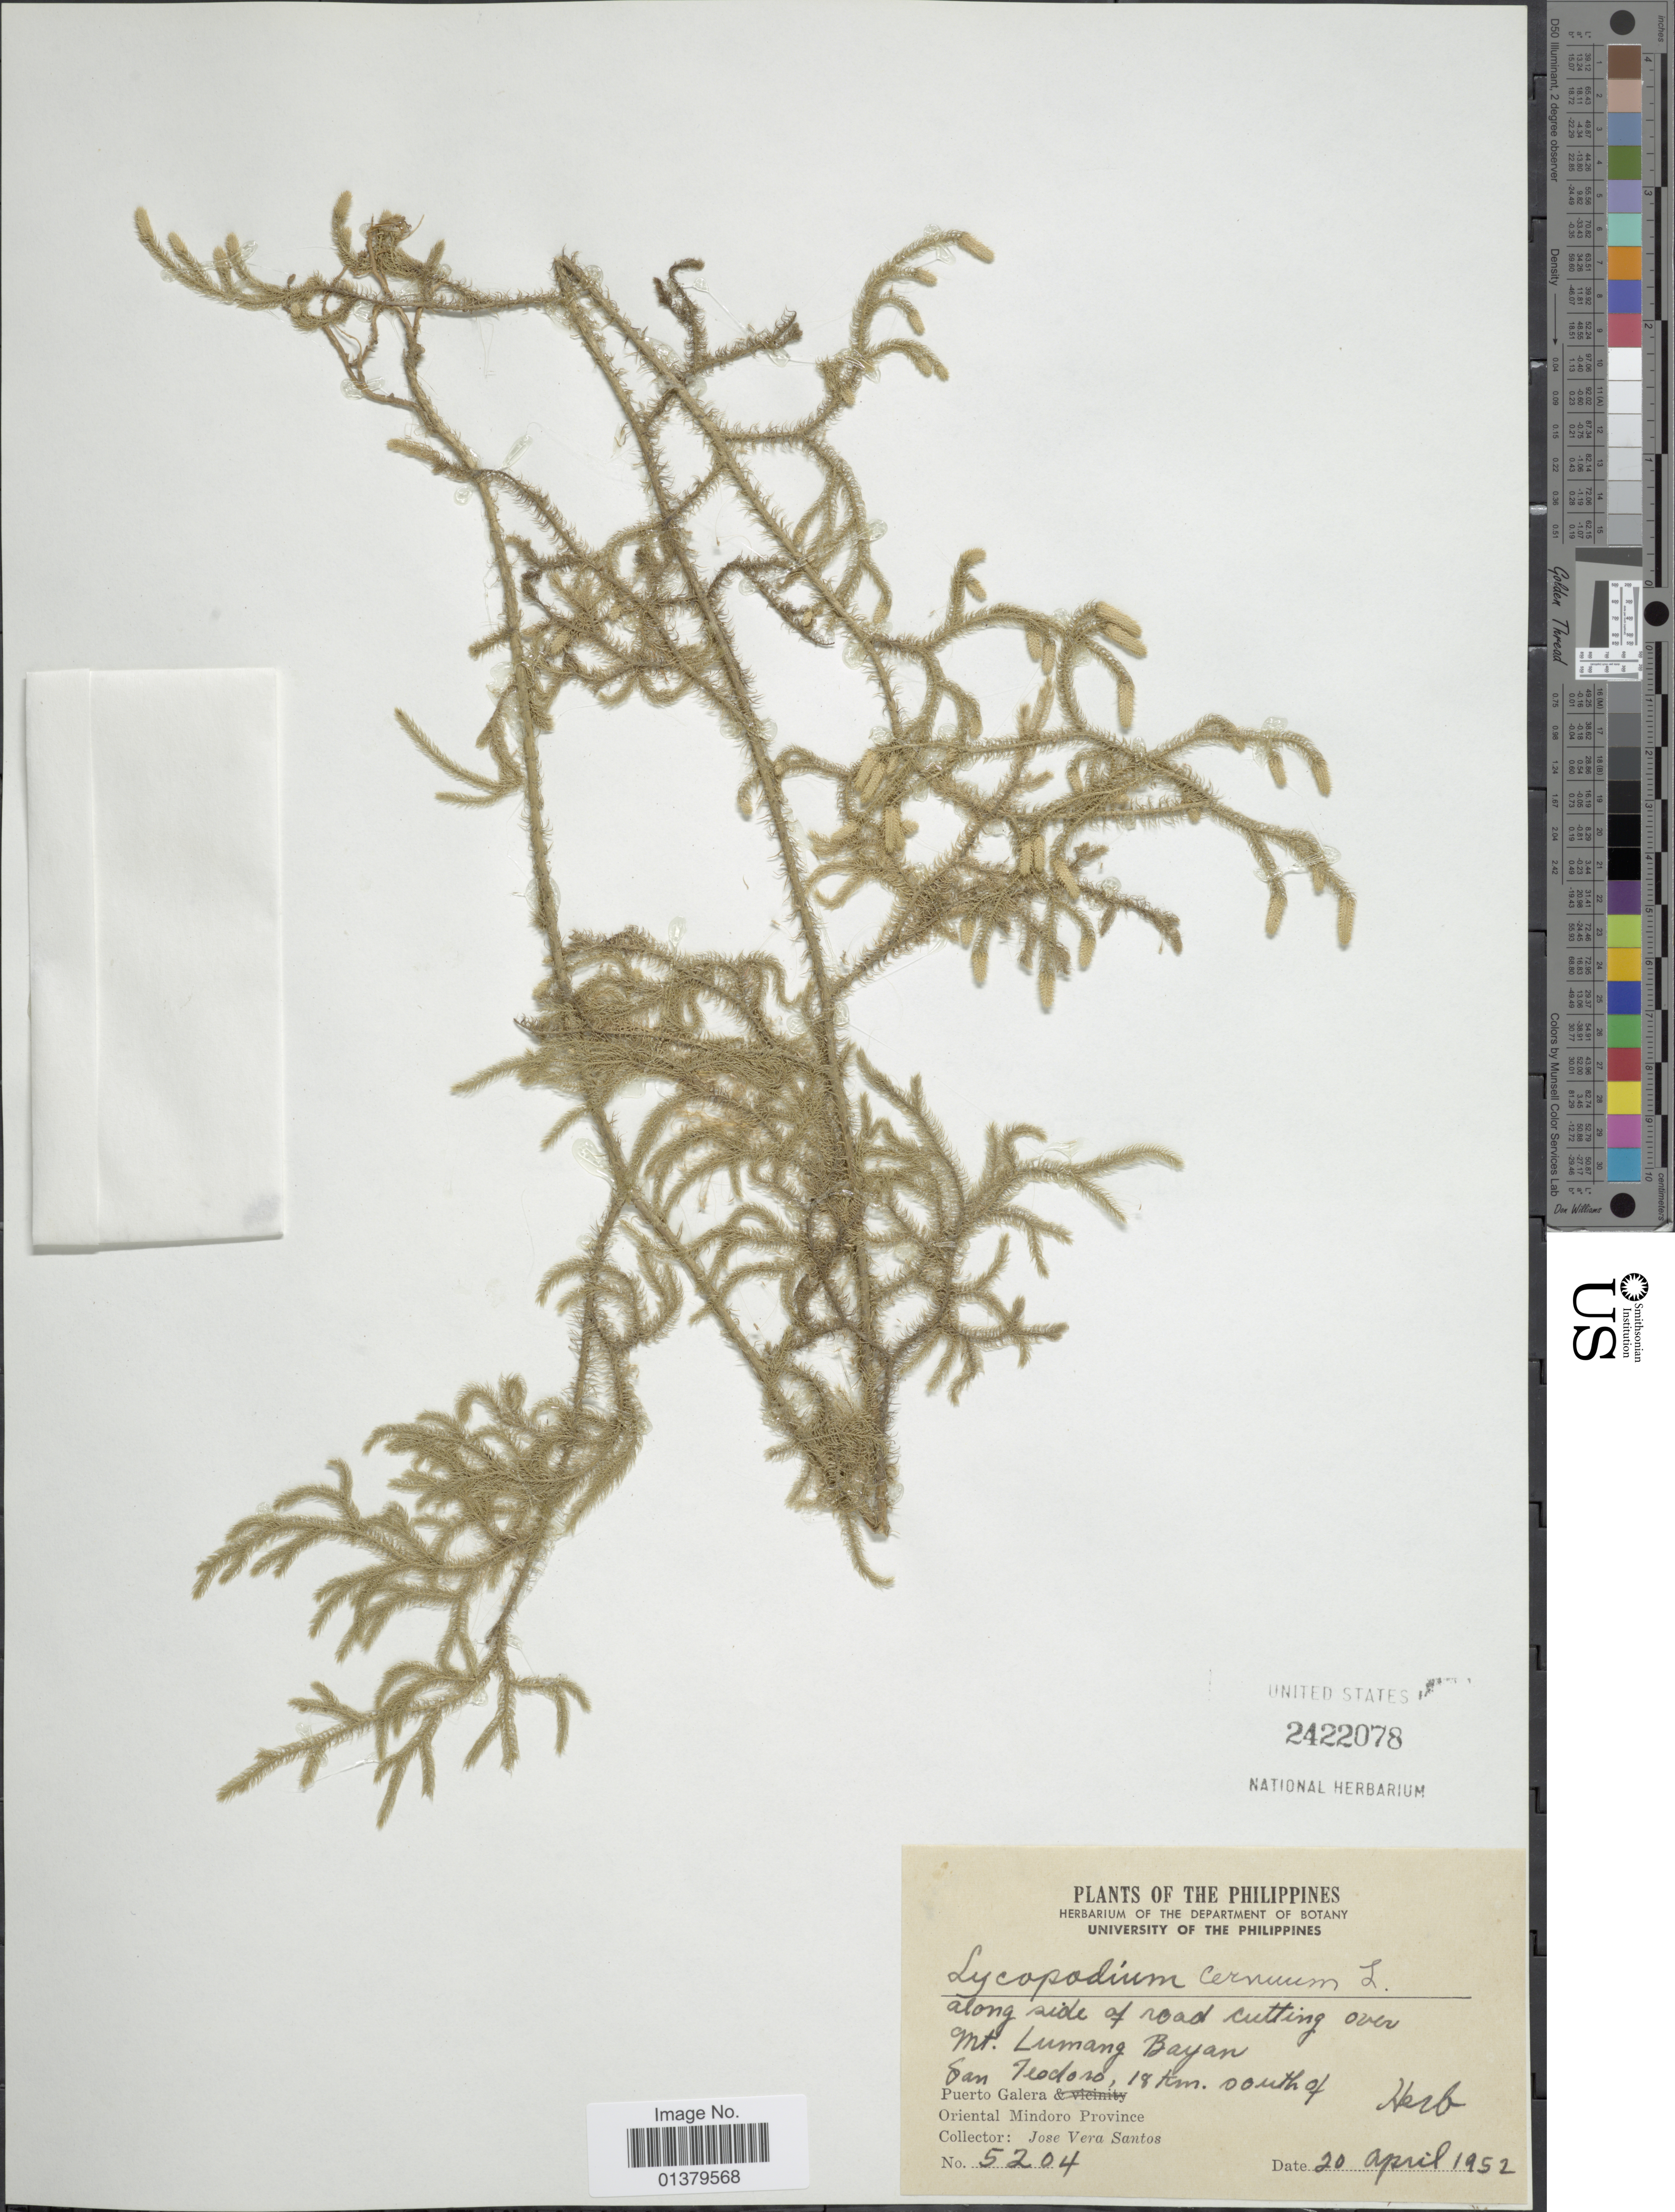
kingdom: Plantae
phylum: Tracheophyta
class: Lycopodiopsida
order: Lycopodiales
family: Lycopodiaceae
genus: Palhinhaea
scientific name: Palhinhaea cernua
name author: (L.) Vasc. & Franco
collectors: J. V. Santos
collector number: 5204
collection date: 1952-04-20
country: Philippines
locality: Along side of road cutting over Mt Lumang Bayan San Bayan, San Teodoro, 18 km south of Puerto Galera Oriental Mindoro Province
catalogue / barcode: US 2422078